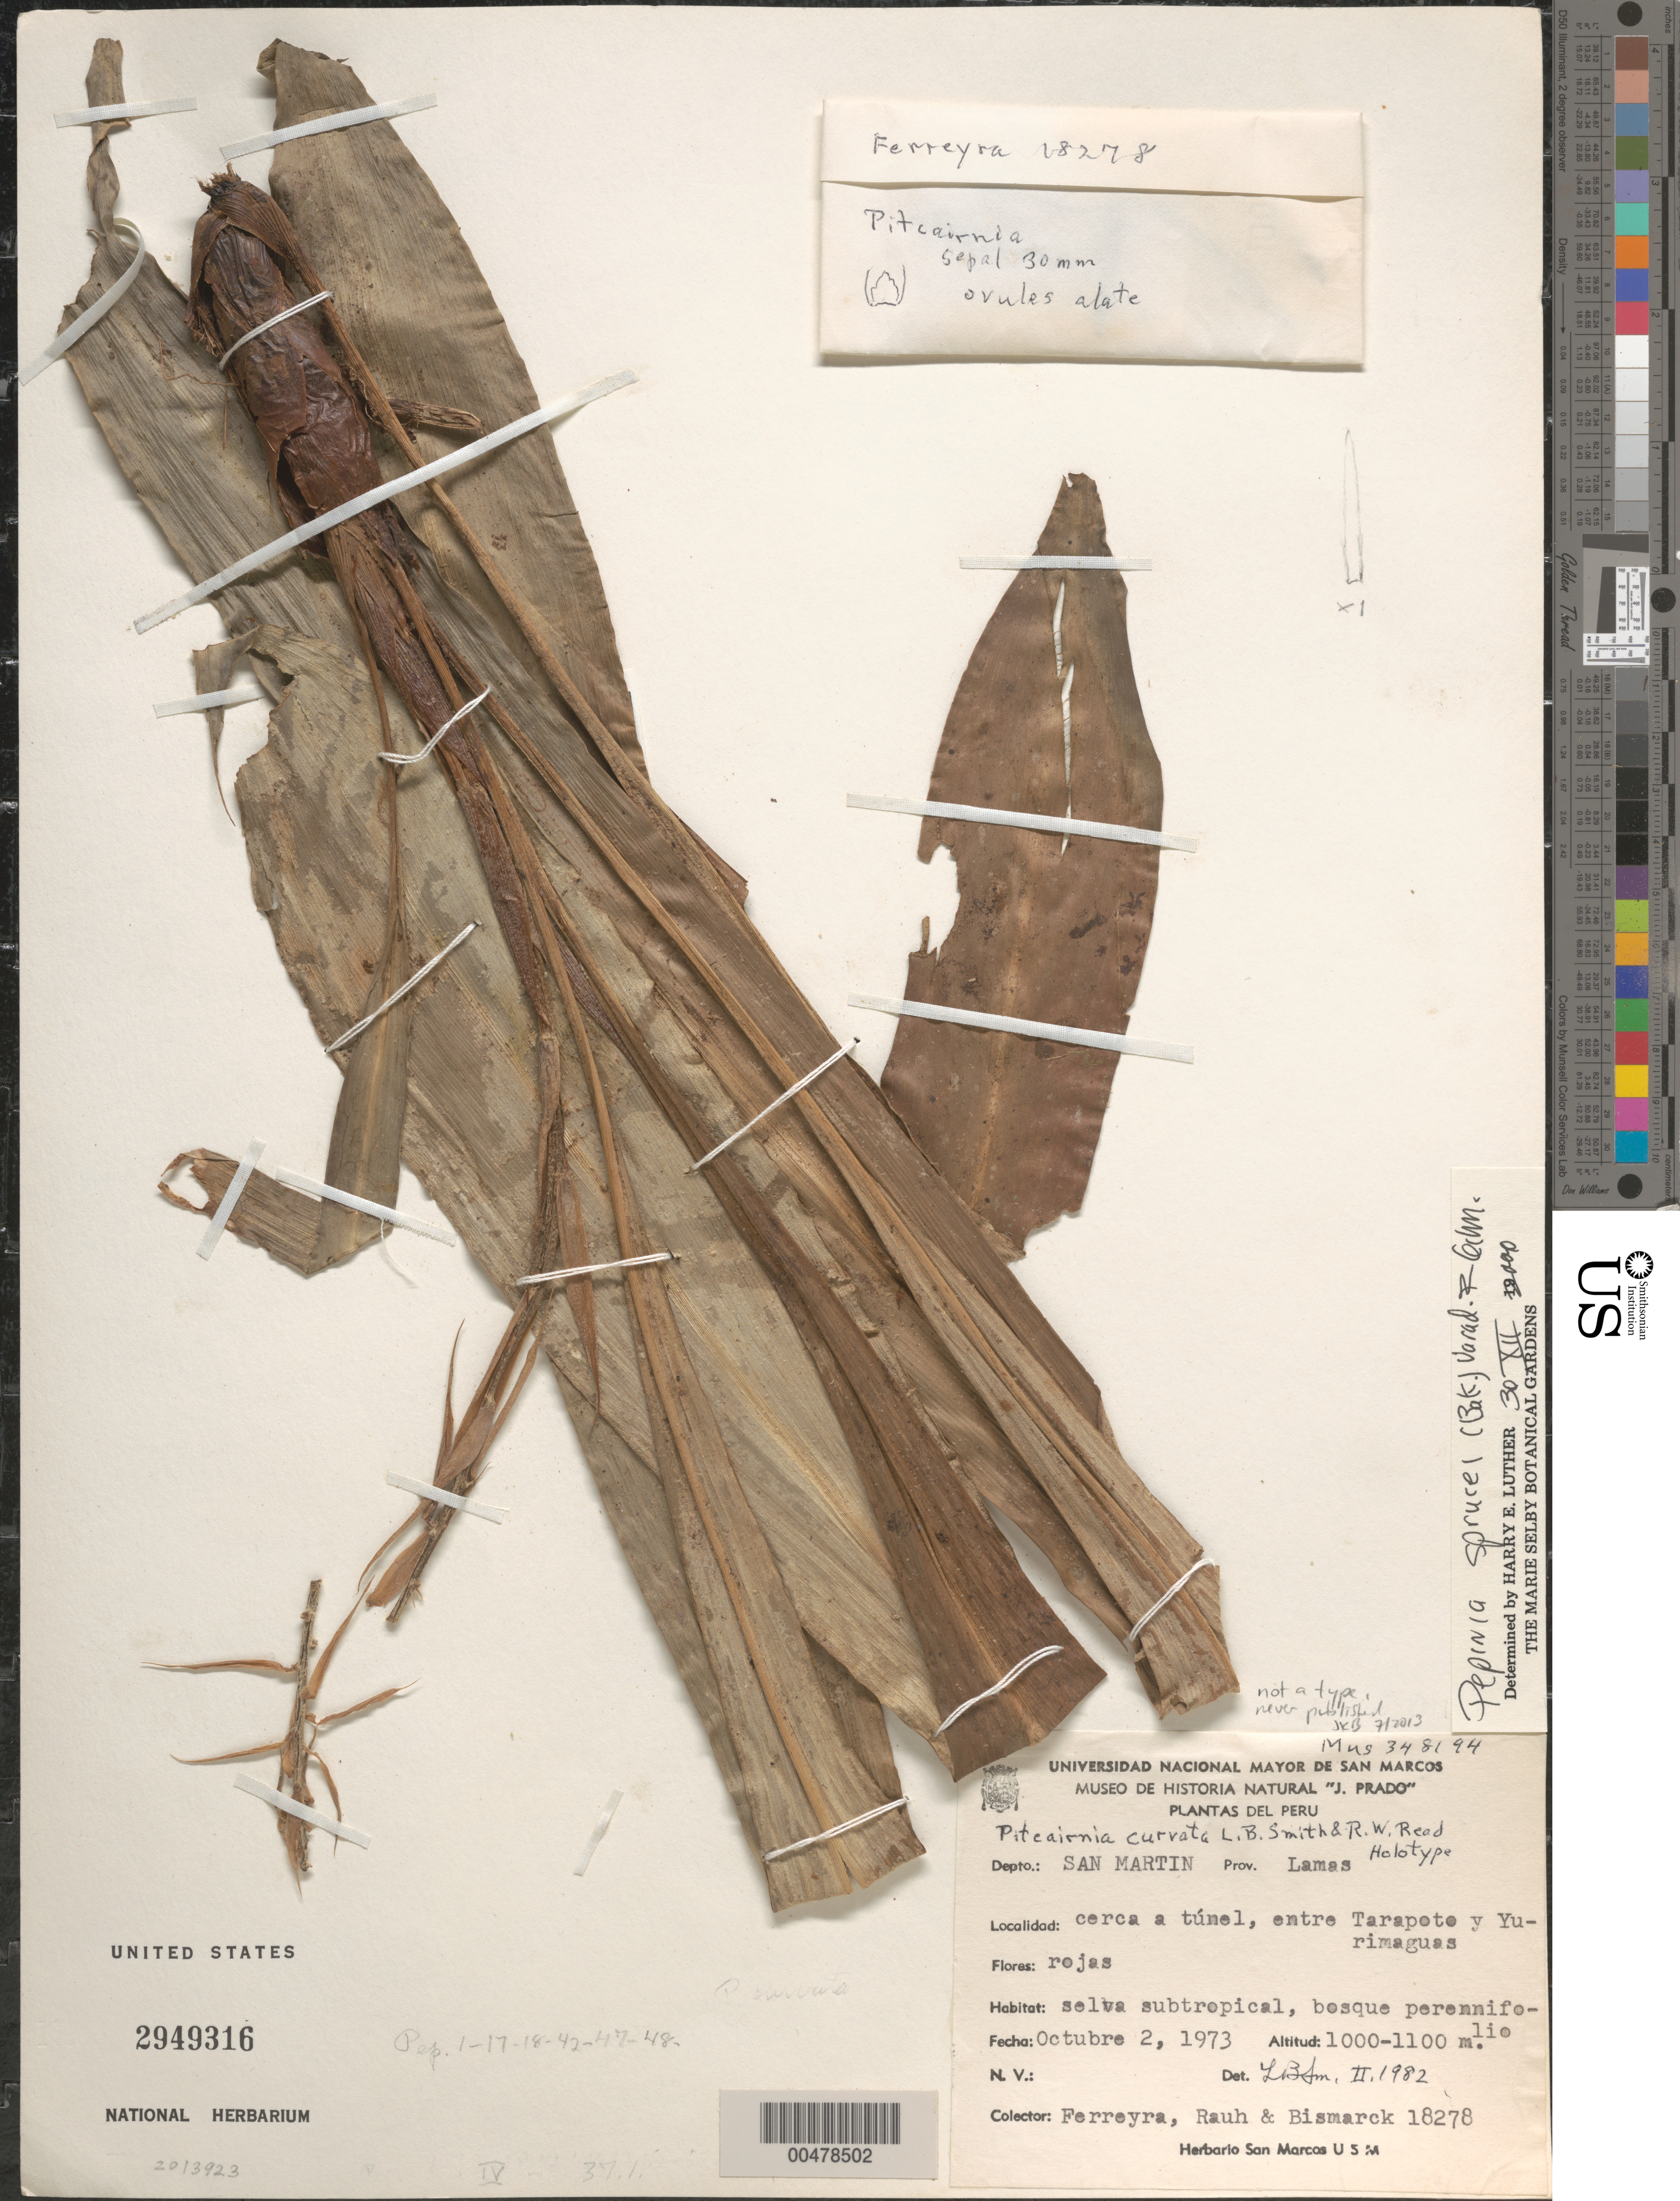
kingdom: Plantae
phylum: Tracheophyta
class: Liliopsida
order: Poales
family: Bromeliaceae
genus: Pitcairnia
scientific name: Pitcairnia sprucei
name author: Baker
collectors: R. A. Ferreyra, W. Rauh & -. Bismarck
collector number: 18278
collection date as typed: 02 Oct 1973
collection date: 1973-10-02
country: Peru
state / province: San Martín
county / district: Lamas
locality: cerca a túnel, entre Tarapoto y Yurimaguas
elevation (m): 1000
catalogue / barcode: US 2949316